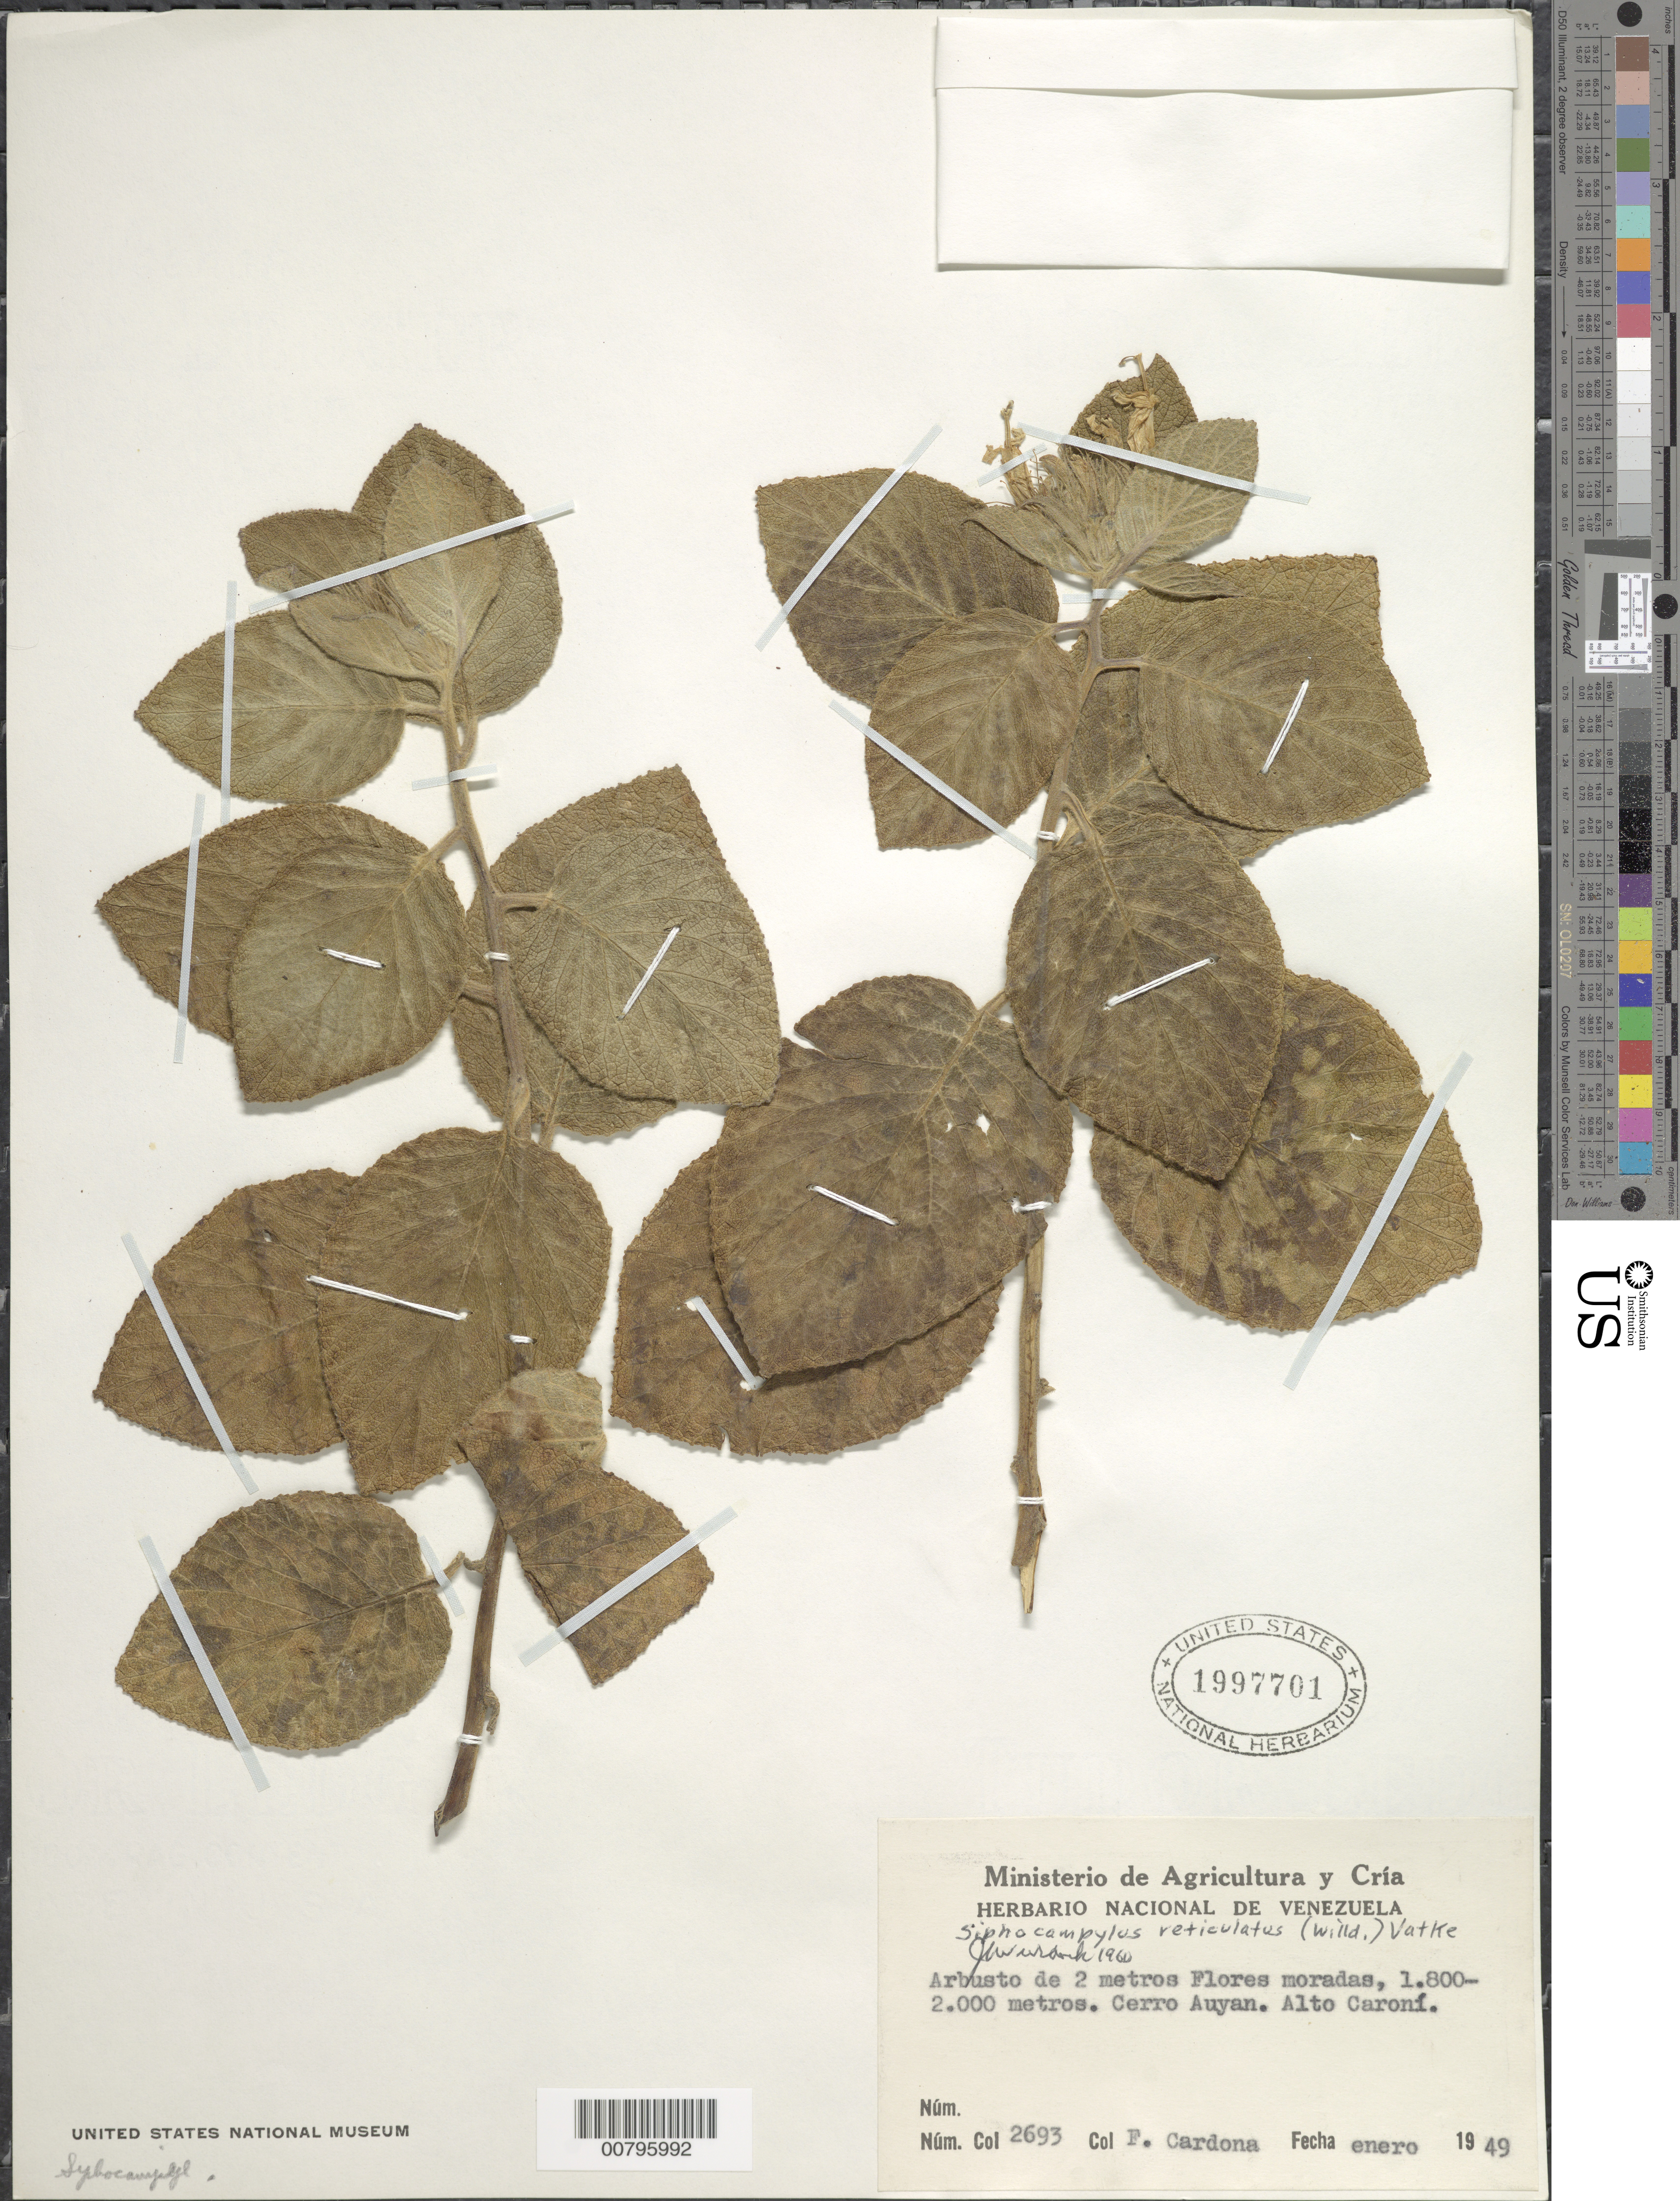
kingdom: Plantae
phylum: Tracheophyta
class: Magnoliopsida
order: Asterales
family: Campanulaceae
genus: Siphocampylus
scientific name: Siphocampylus tepuiensis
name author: Gleason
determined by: Wurdack, John J., (US), US (UNITED STATES)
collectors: F. Cardona Puig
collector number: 2693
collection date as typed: Jan-49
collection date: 1949-01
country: Venezuela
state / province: Bolívar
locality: Cerro Auyantepuí, Alto Río Caroní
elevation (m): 1800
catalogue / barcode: US 1997701